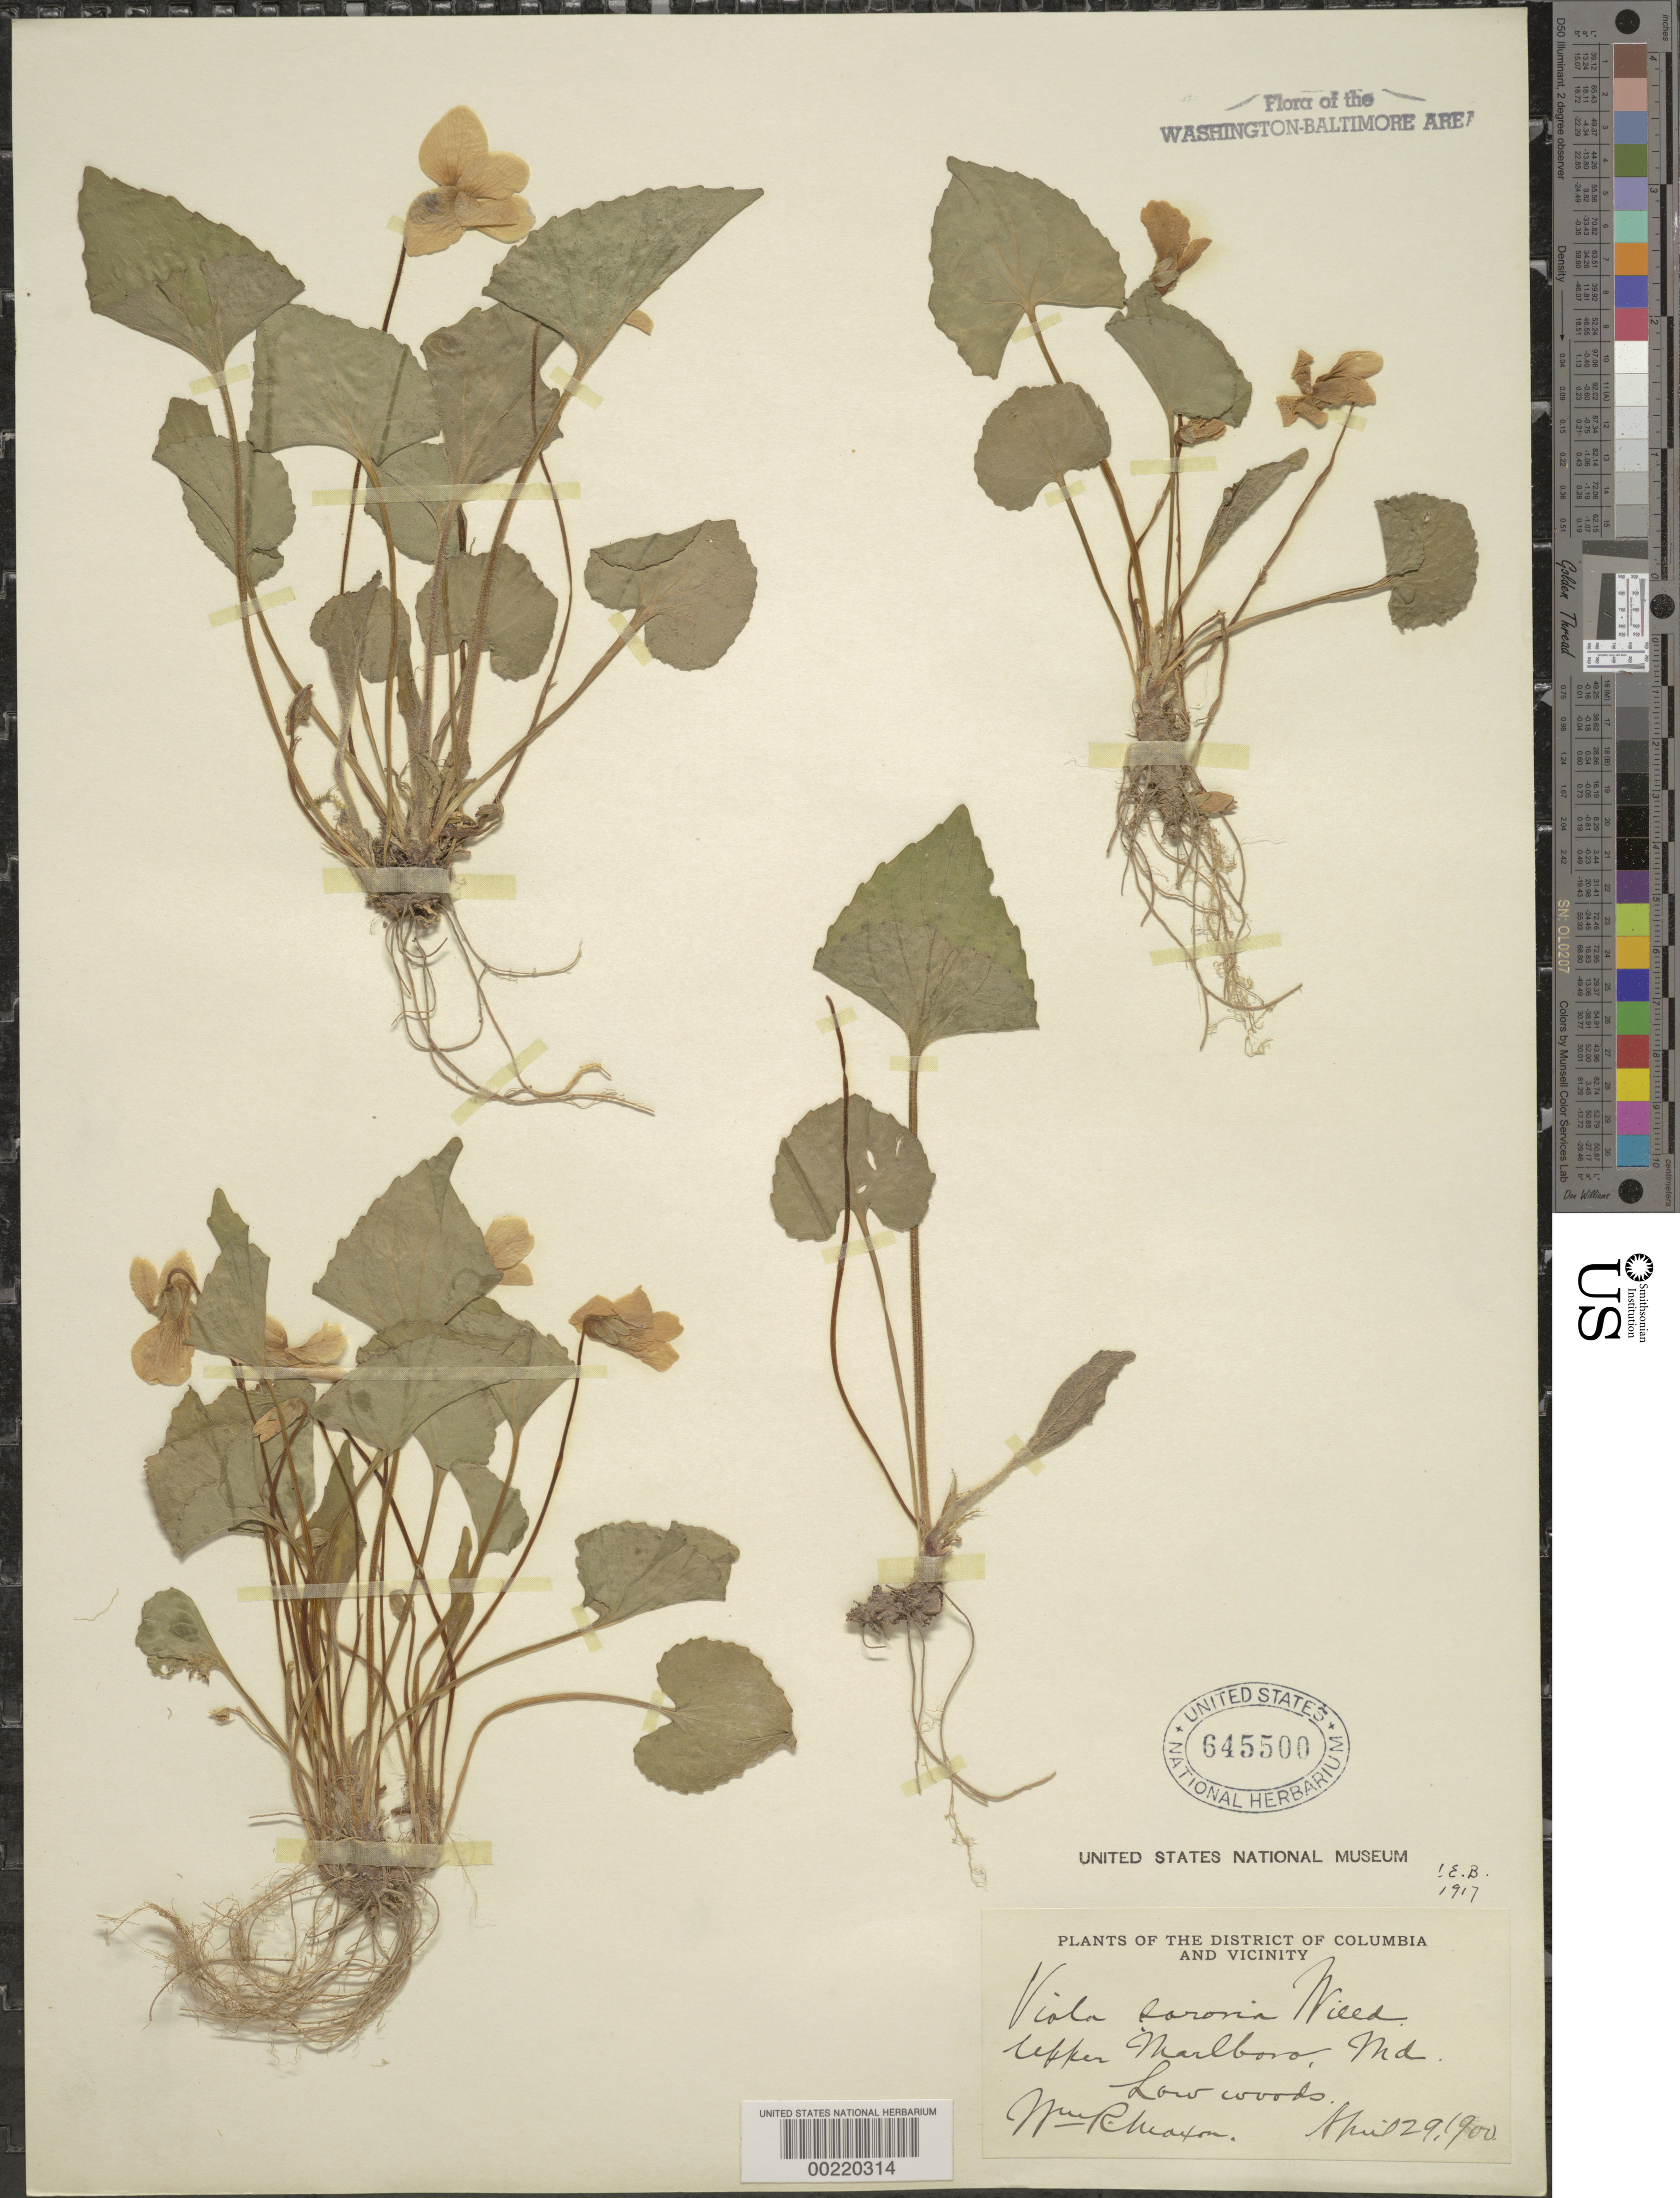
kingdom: Plantae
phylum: Tracheophyta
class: Magnoliopsida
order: Malpighiales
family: Violaceae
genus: Viola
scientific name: Viola sororia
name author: Willd.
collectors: W. R. Maxon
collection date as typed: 29 Apr 1900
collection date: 1900-04-29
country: United States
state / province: Maryland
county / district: Prince George's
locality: Upper Marlboro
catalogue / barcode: US 645500